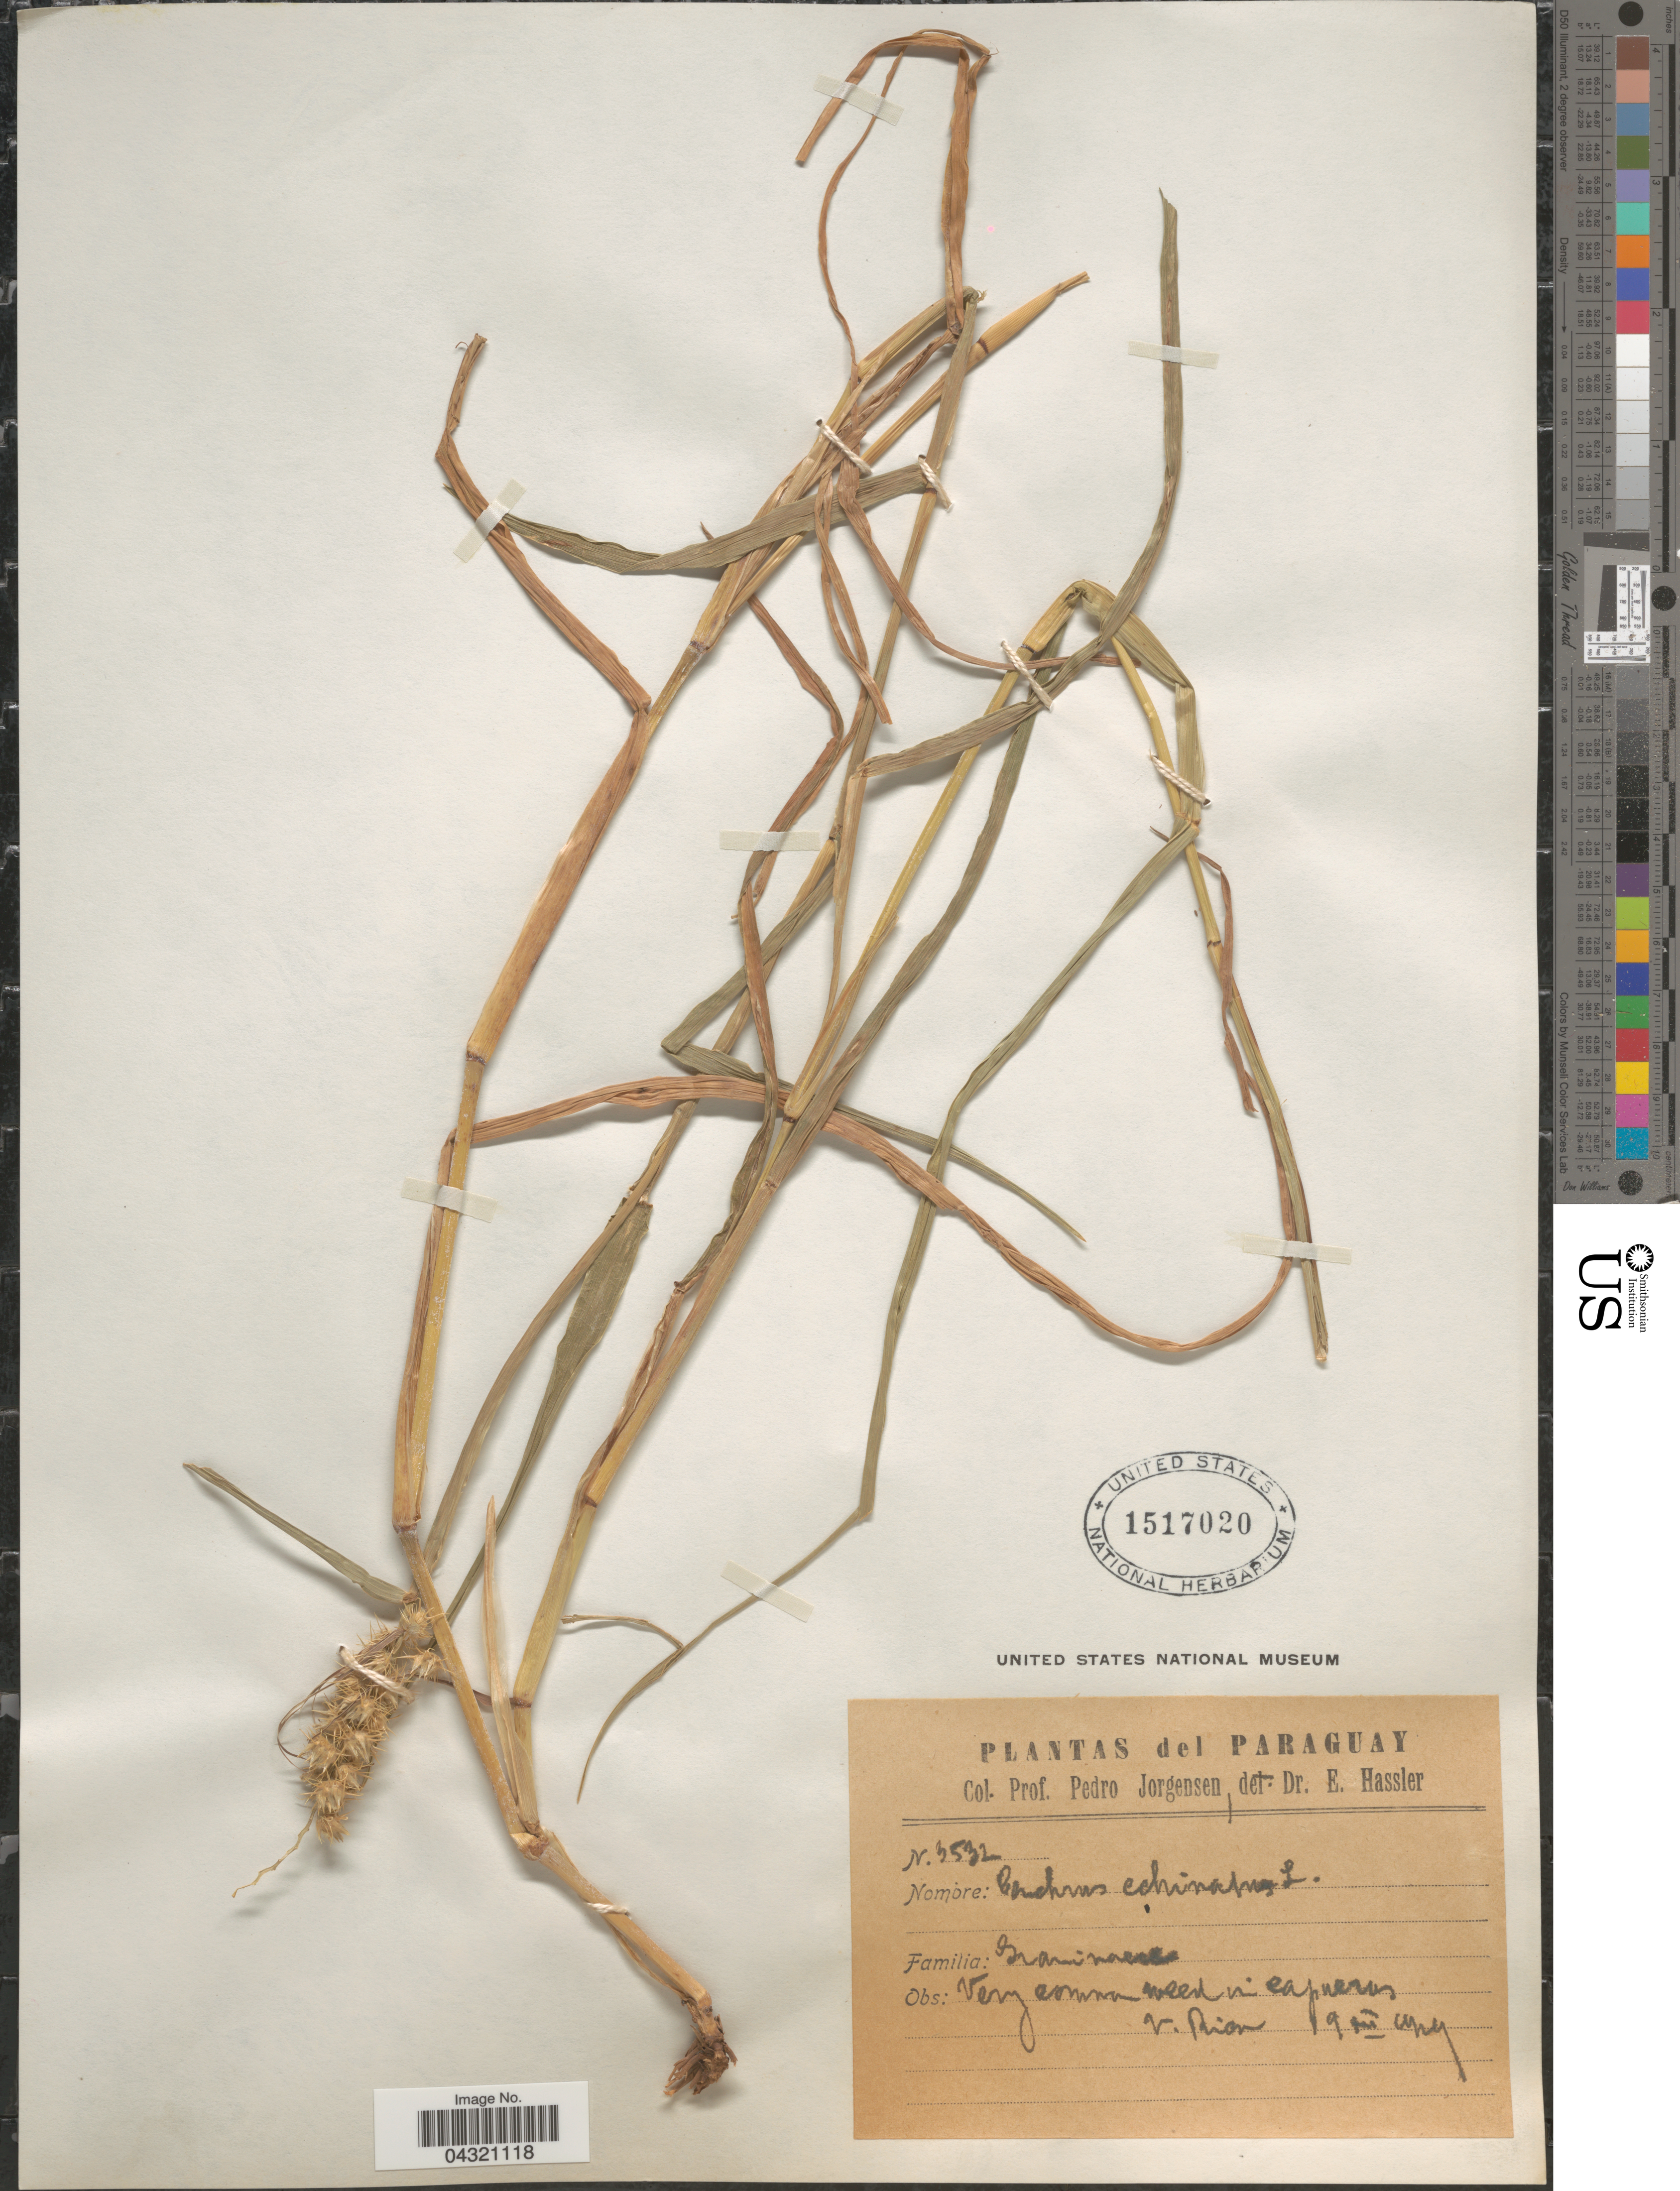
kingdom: Plantae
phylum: Tracheophyta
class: Liliopsida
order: Poales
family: Poaceae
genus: Cenchrus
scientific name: Cenchrus echinatus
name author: L.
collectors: P. Jörgensen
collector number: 3532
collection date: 1929-12-19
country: Paraguay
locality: V. Rica.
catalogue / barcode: US 1517020